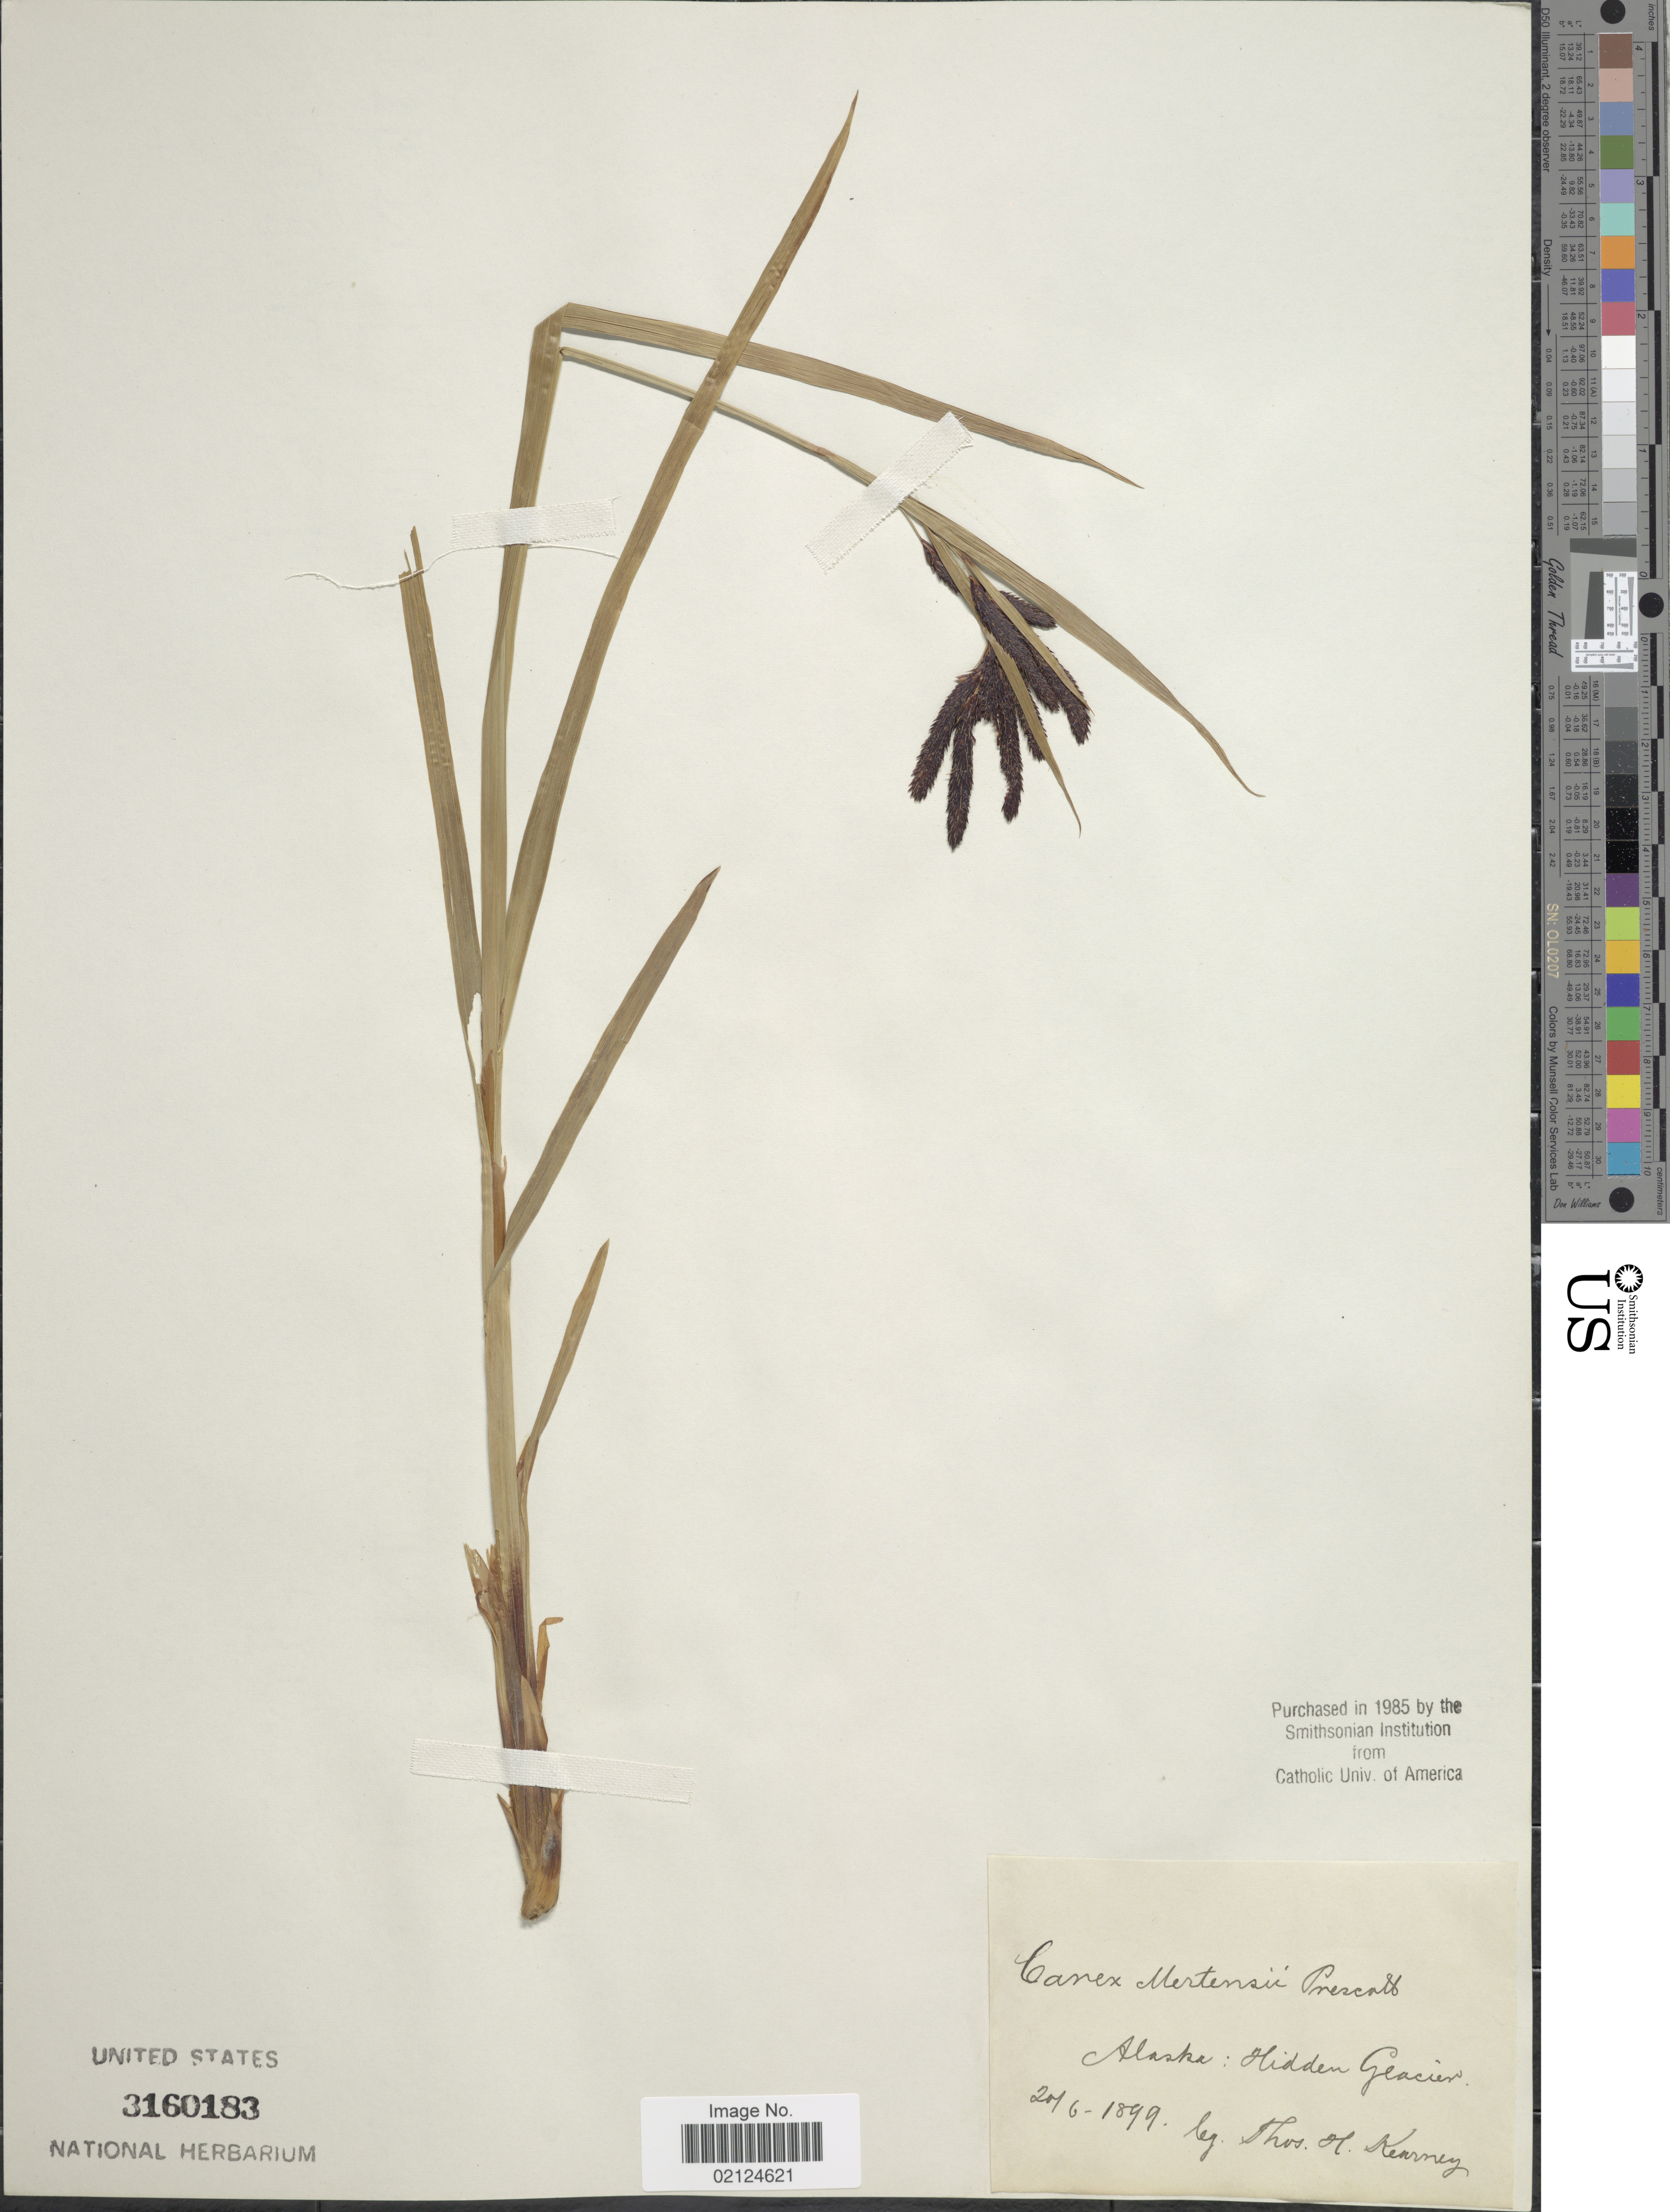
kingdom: Plantae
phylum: Tracheophyta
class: Liliopsida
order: Poales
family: Cyperaceae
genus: Carex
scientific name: Carex mertensii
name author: J.D. Prescott ex Bong.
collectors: T. H. Kearney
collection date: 1899-06-20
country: United States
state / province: Alaska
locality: Hidden Glcier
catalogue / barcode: US 3160183